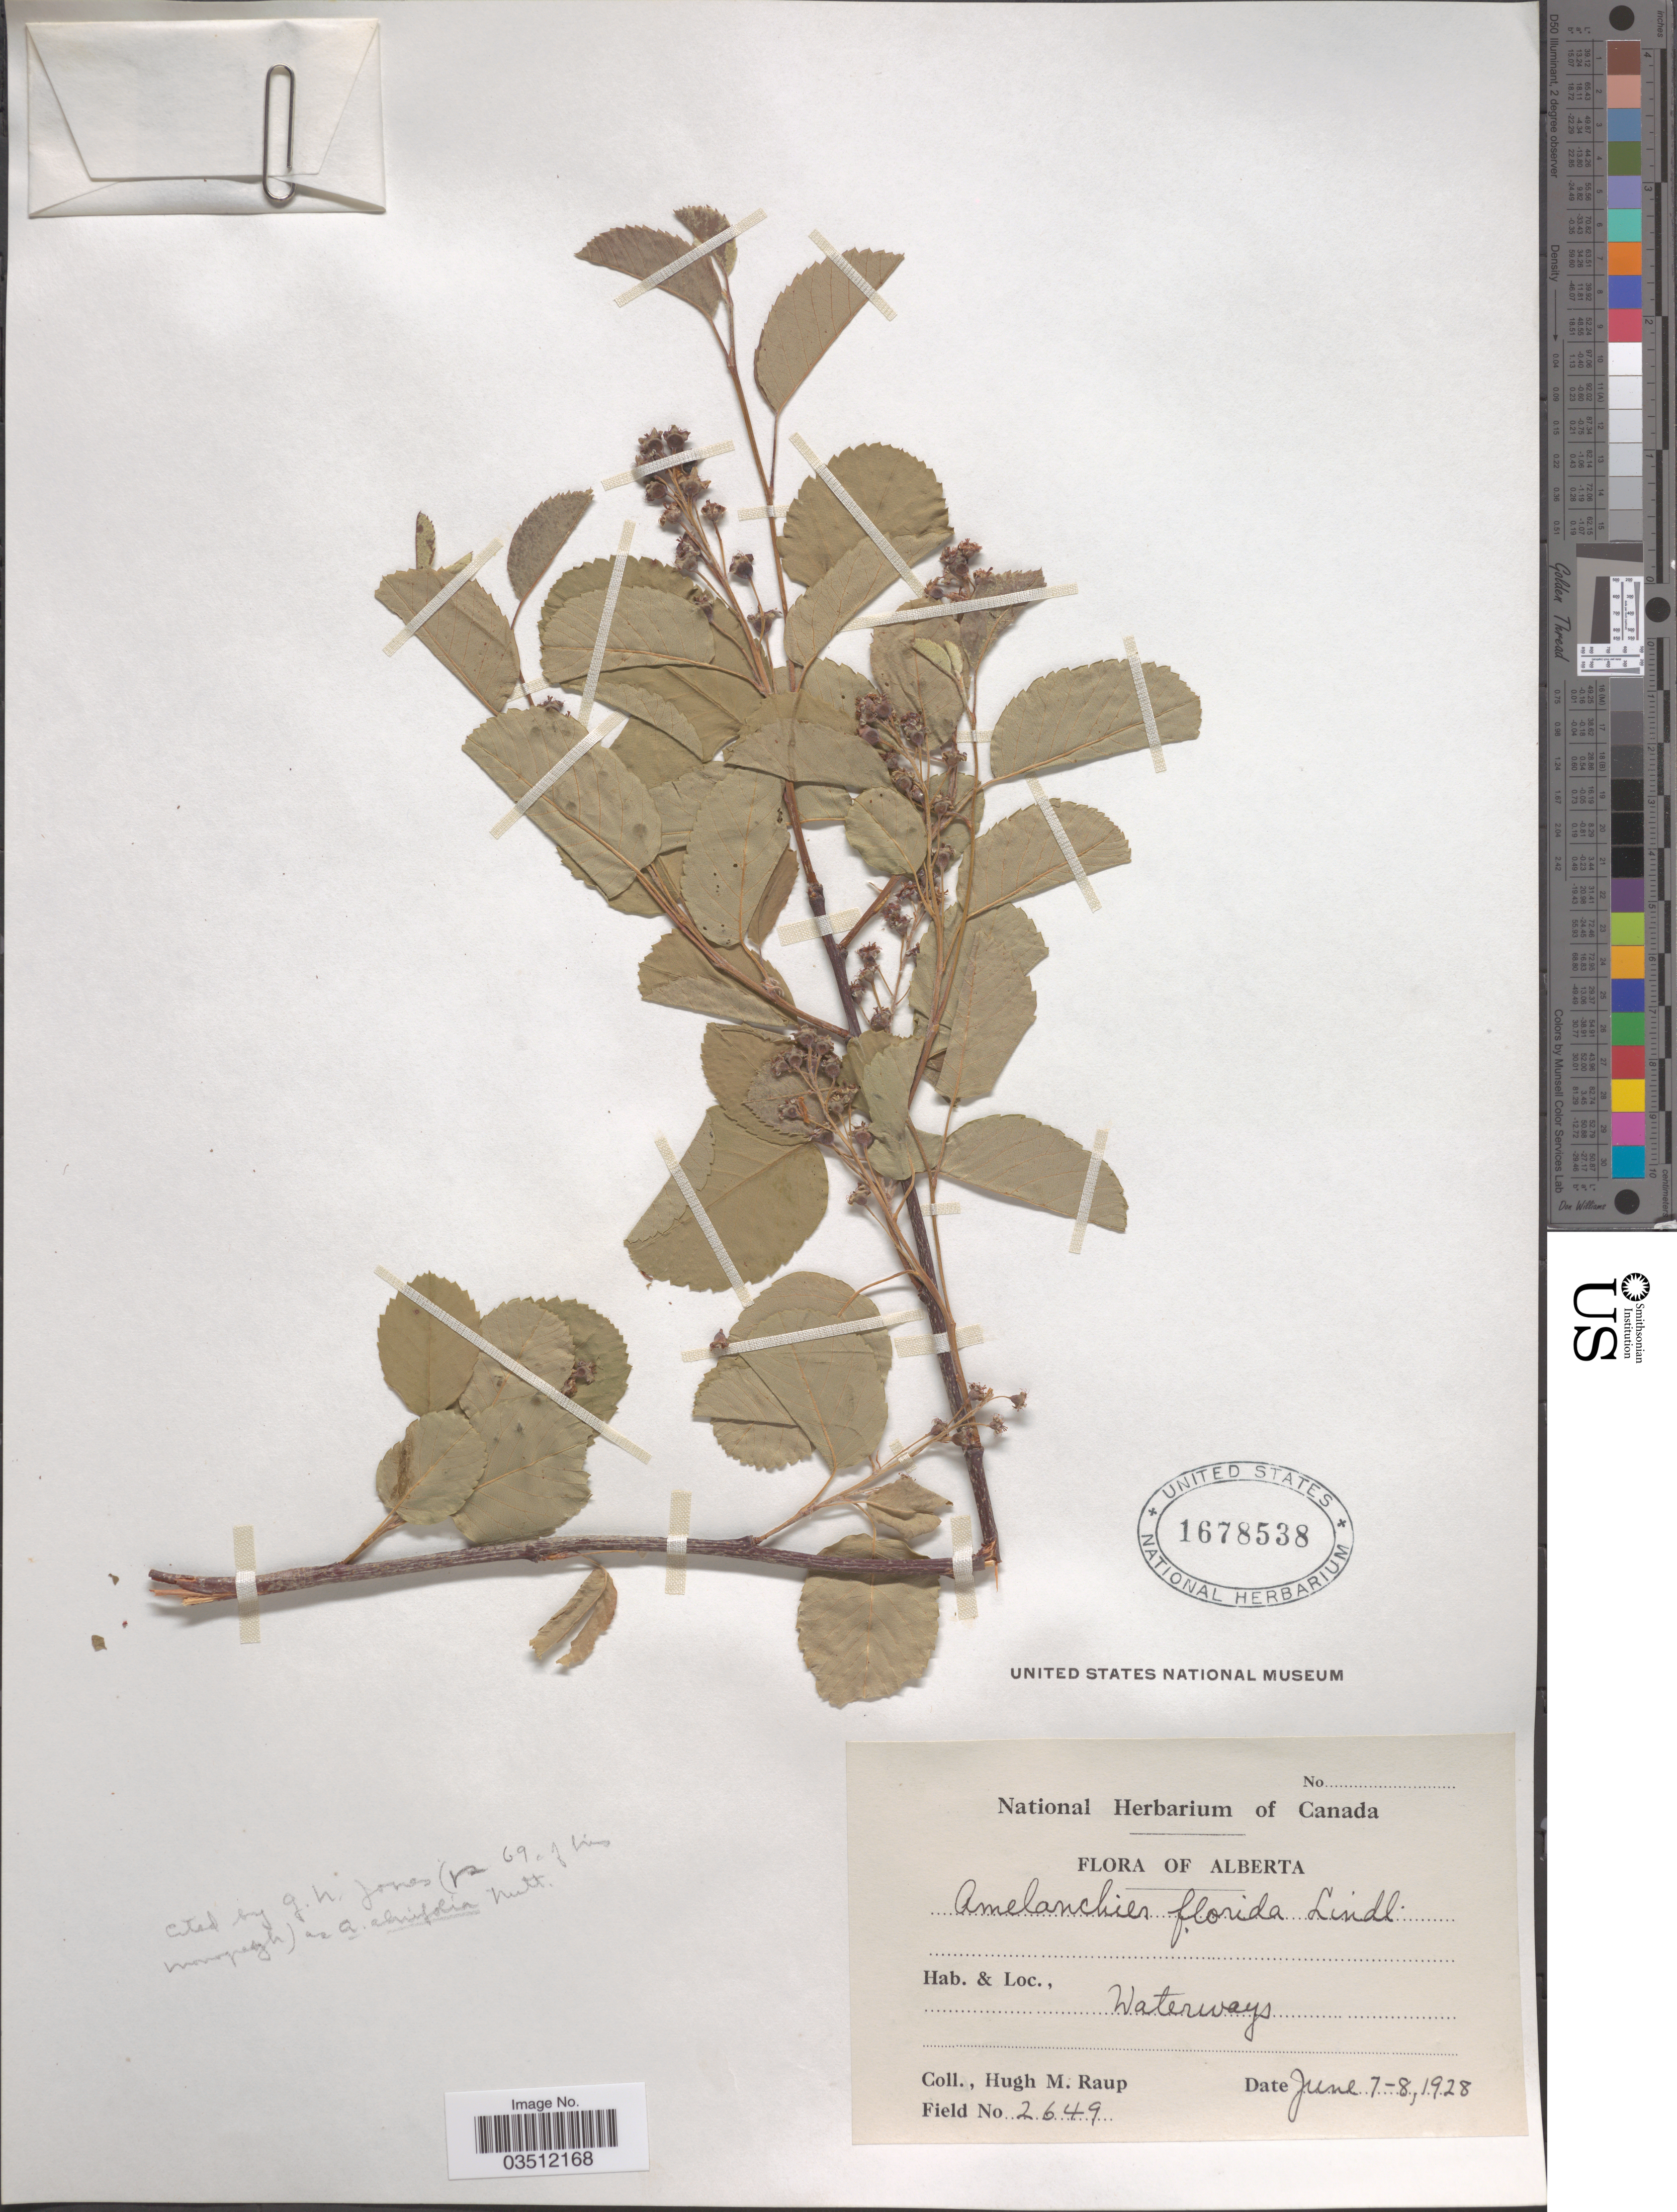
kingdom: Plantae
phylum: Tracheophyta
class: Magnoliopsida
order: Rosales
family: Rosaceae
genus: Amelanchier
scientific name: Amelanchier florida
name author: Lindl.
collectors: H. Raup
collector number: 2649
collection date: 1928-06-07/1928-06-08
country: Canada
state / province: Alberta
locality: Waterways.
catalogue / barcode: US 1678538